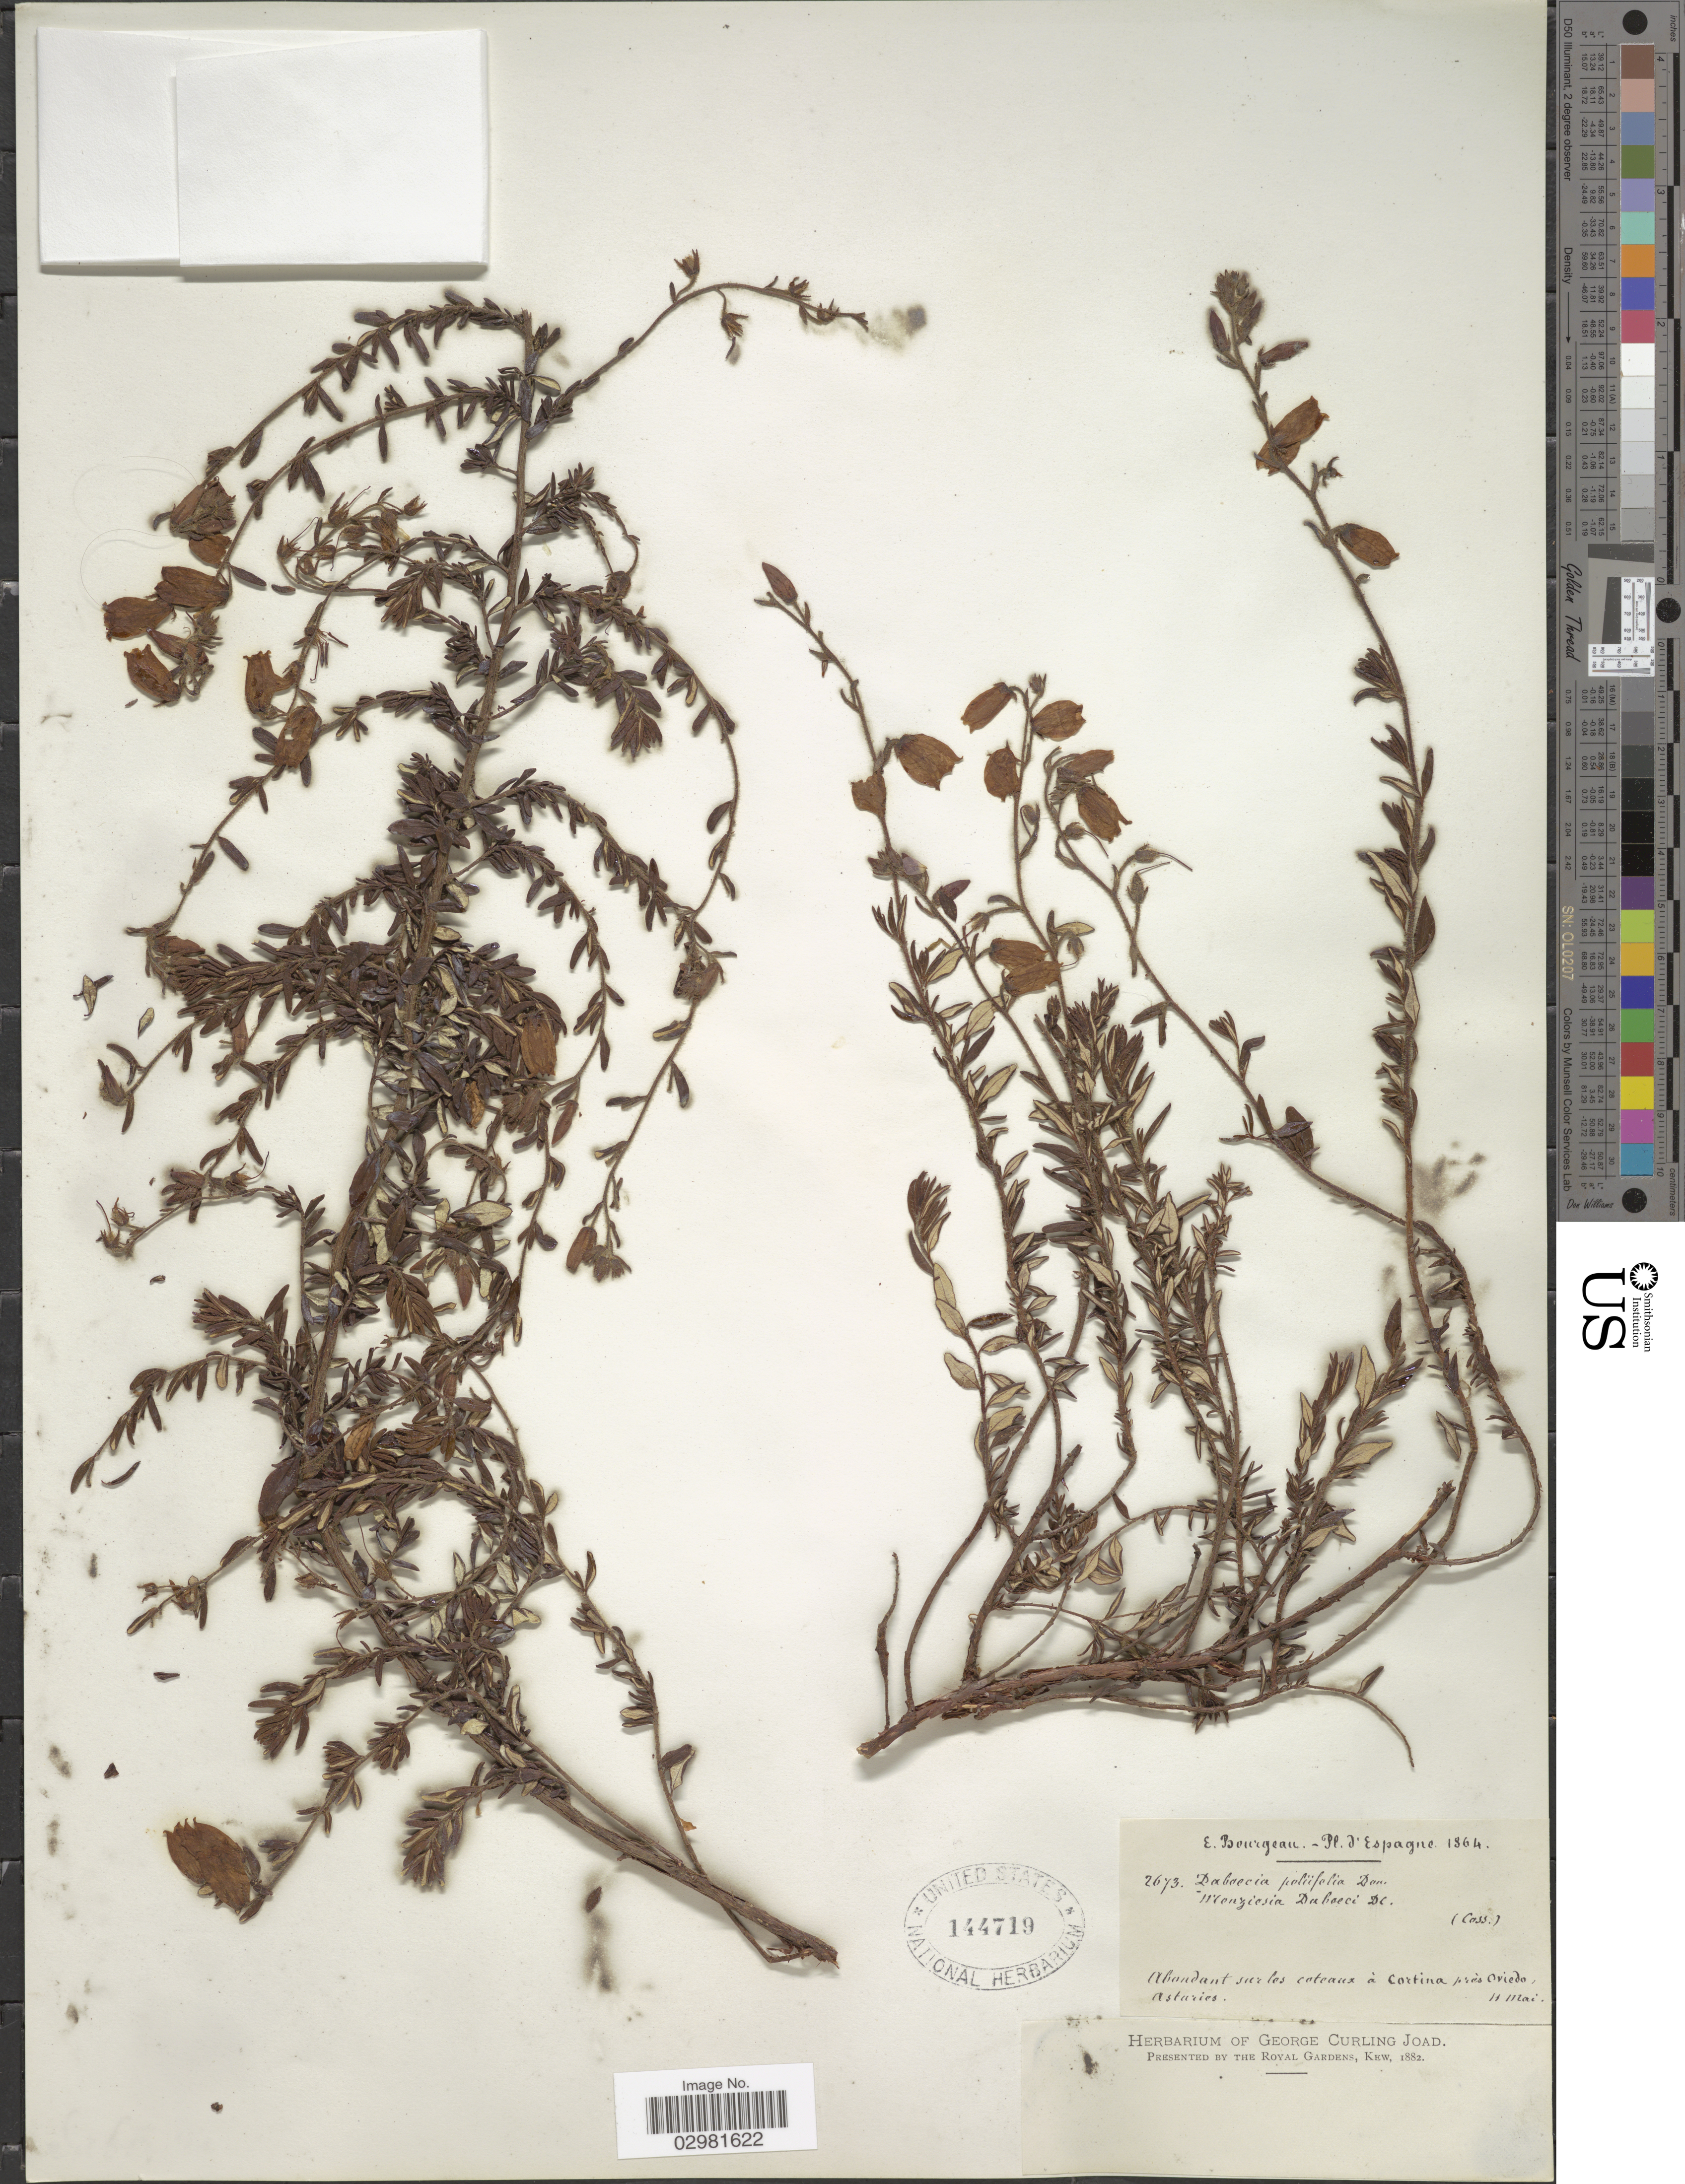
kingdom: Plantae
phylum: Tracheophyta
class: Magnoliopsida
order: Ericales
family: Ericaceae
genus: Daboecia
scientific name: Daboecia polifolia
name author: D. Don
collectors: E. Bourgeau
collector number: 2673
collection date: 1864-05-11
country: Spain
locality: Pl. d'Espagne, Abundant sur les coteaux á Cortina près Oviedo.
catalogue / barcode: US 144719